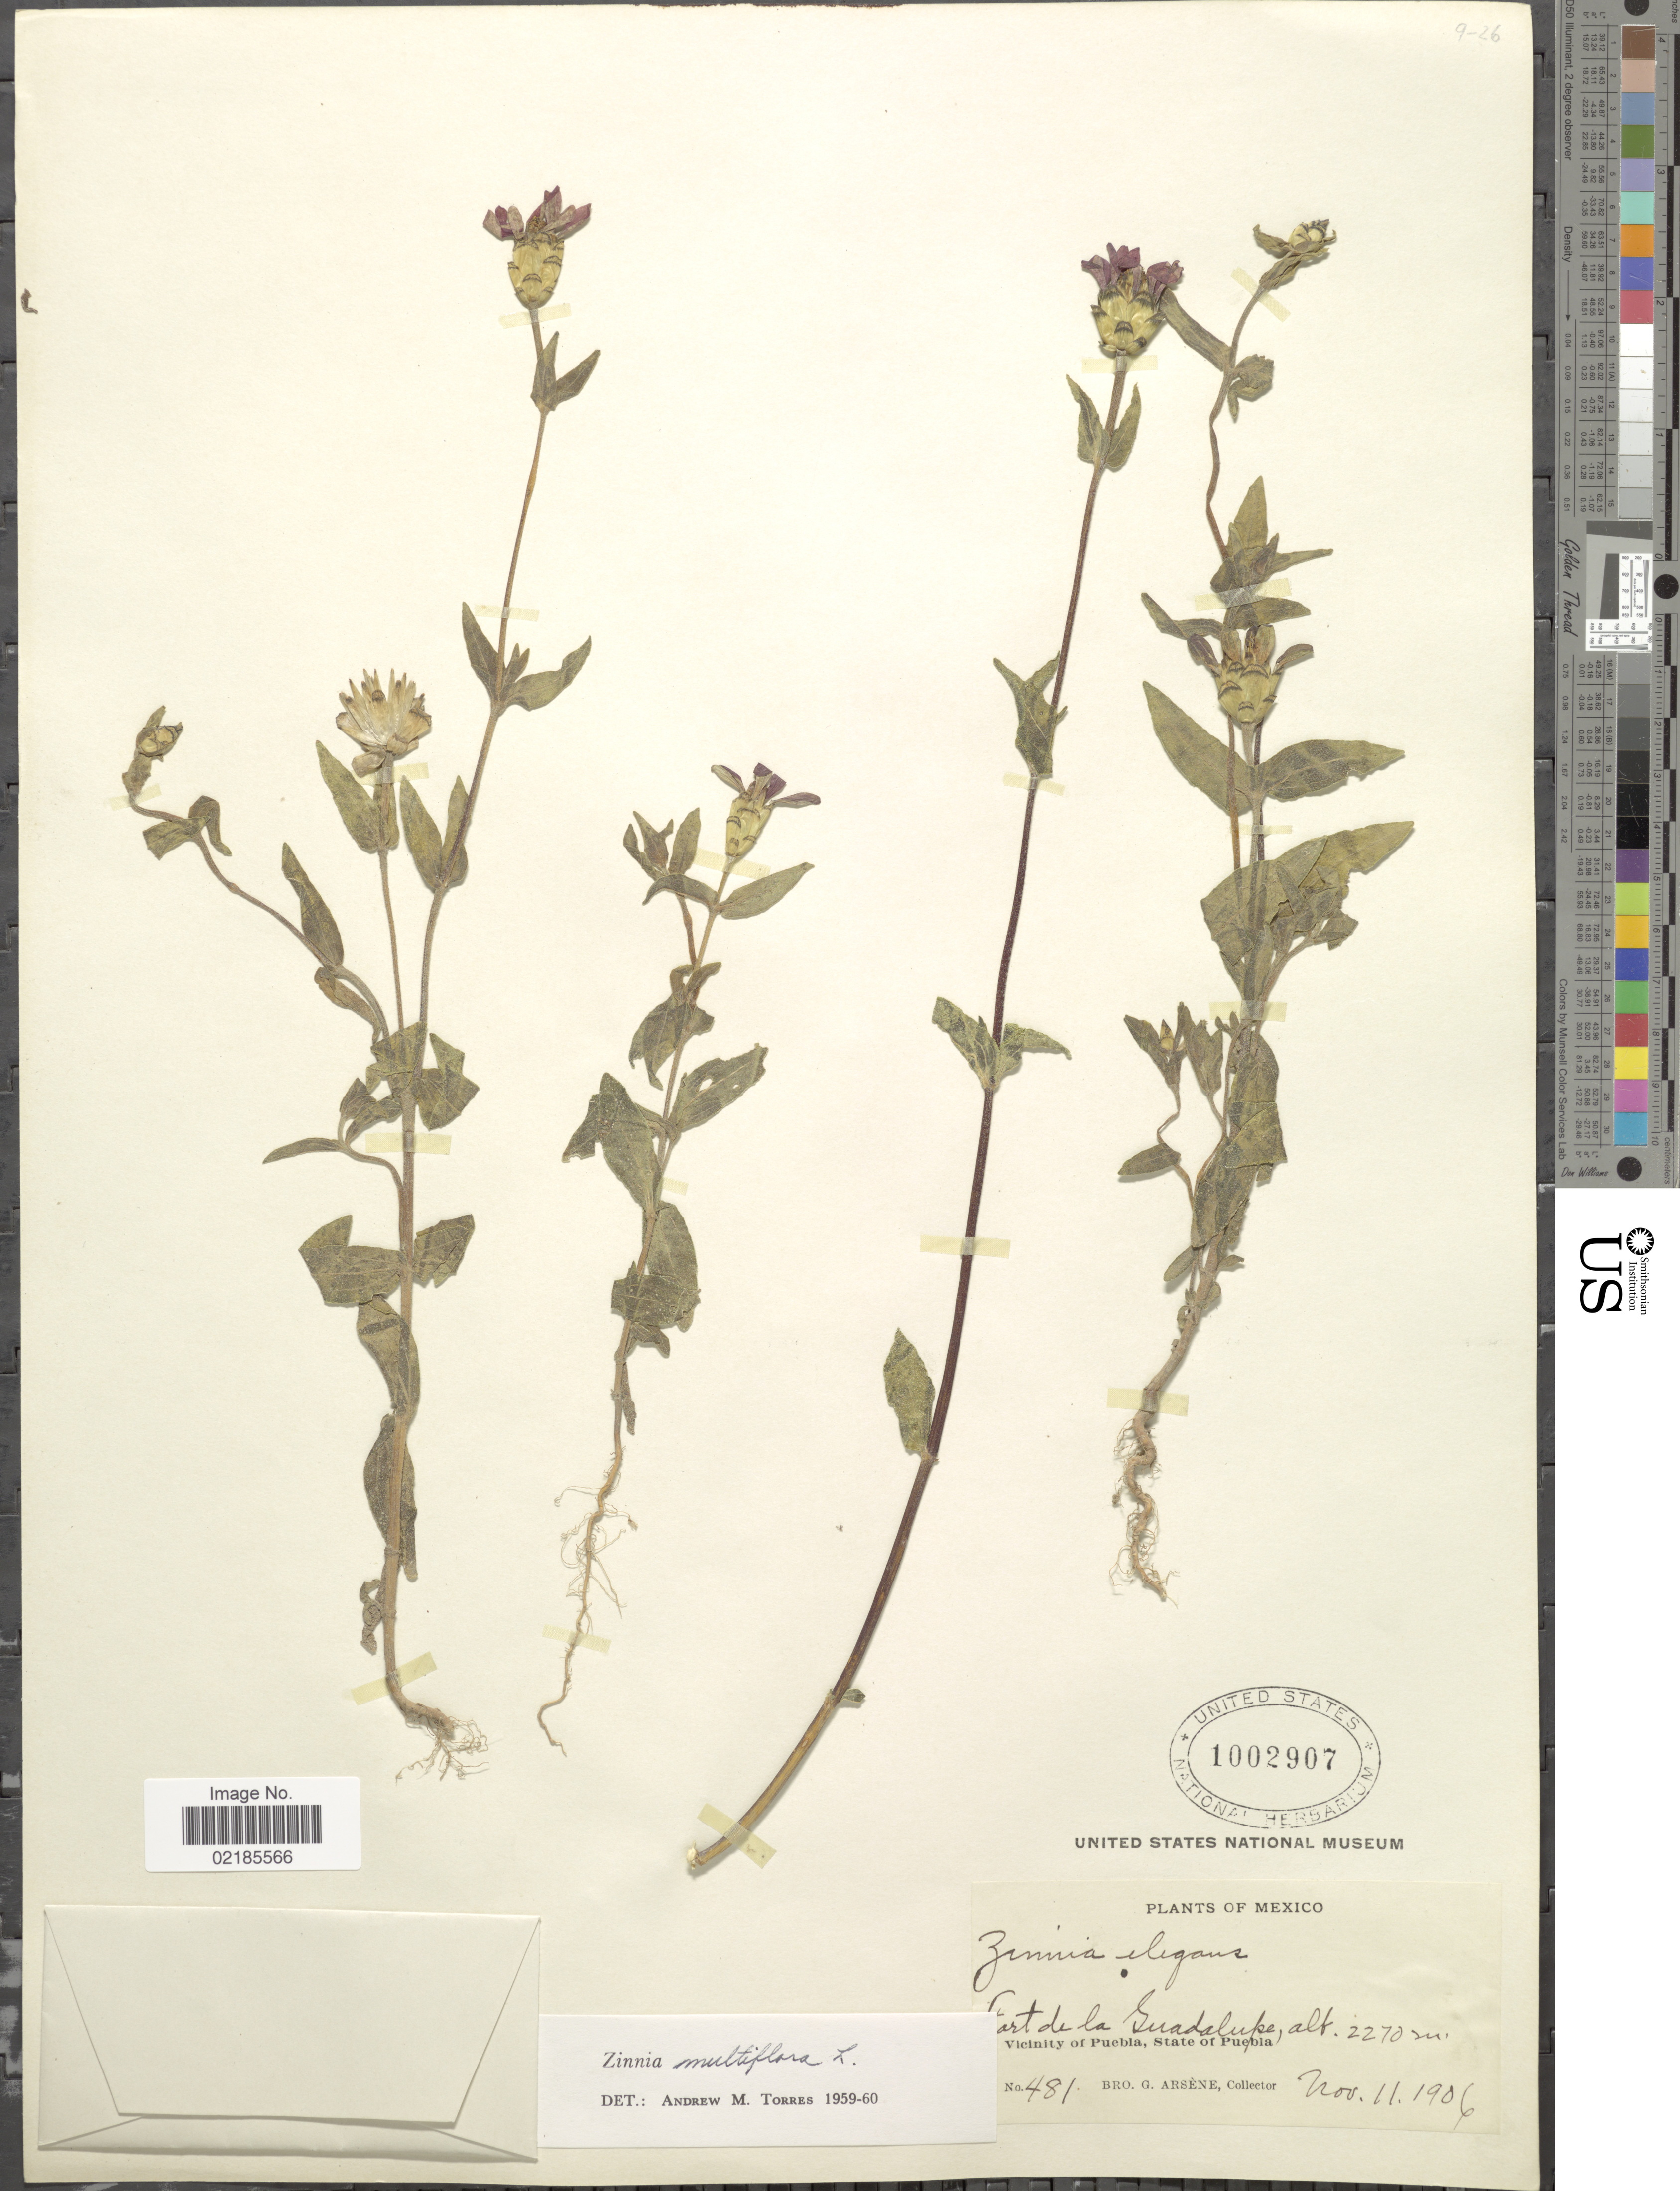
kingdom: Plantae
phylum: Tracheophyta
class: Magnoliopsida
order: Asterales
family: Asteraceae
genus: Zinnia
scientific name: Zinnia peruviana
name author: (L.) L.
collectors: Bro. G. Arsène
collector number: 481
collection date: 1906-11-11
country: Mexico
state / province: Puebla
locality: Fort de la Guadalupe, Vicinity of Puebla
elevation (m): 2270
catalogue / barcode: US 1002907